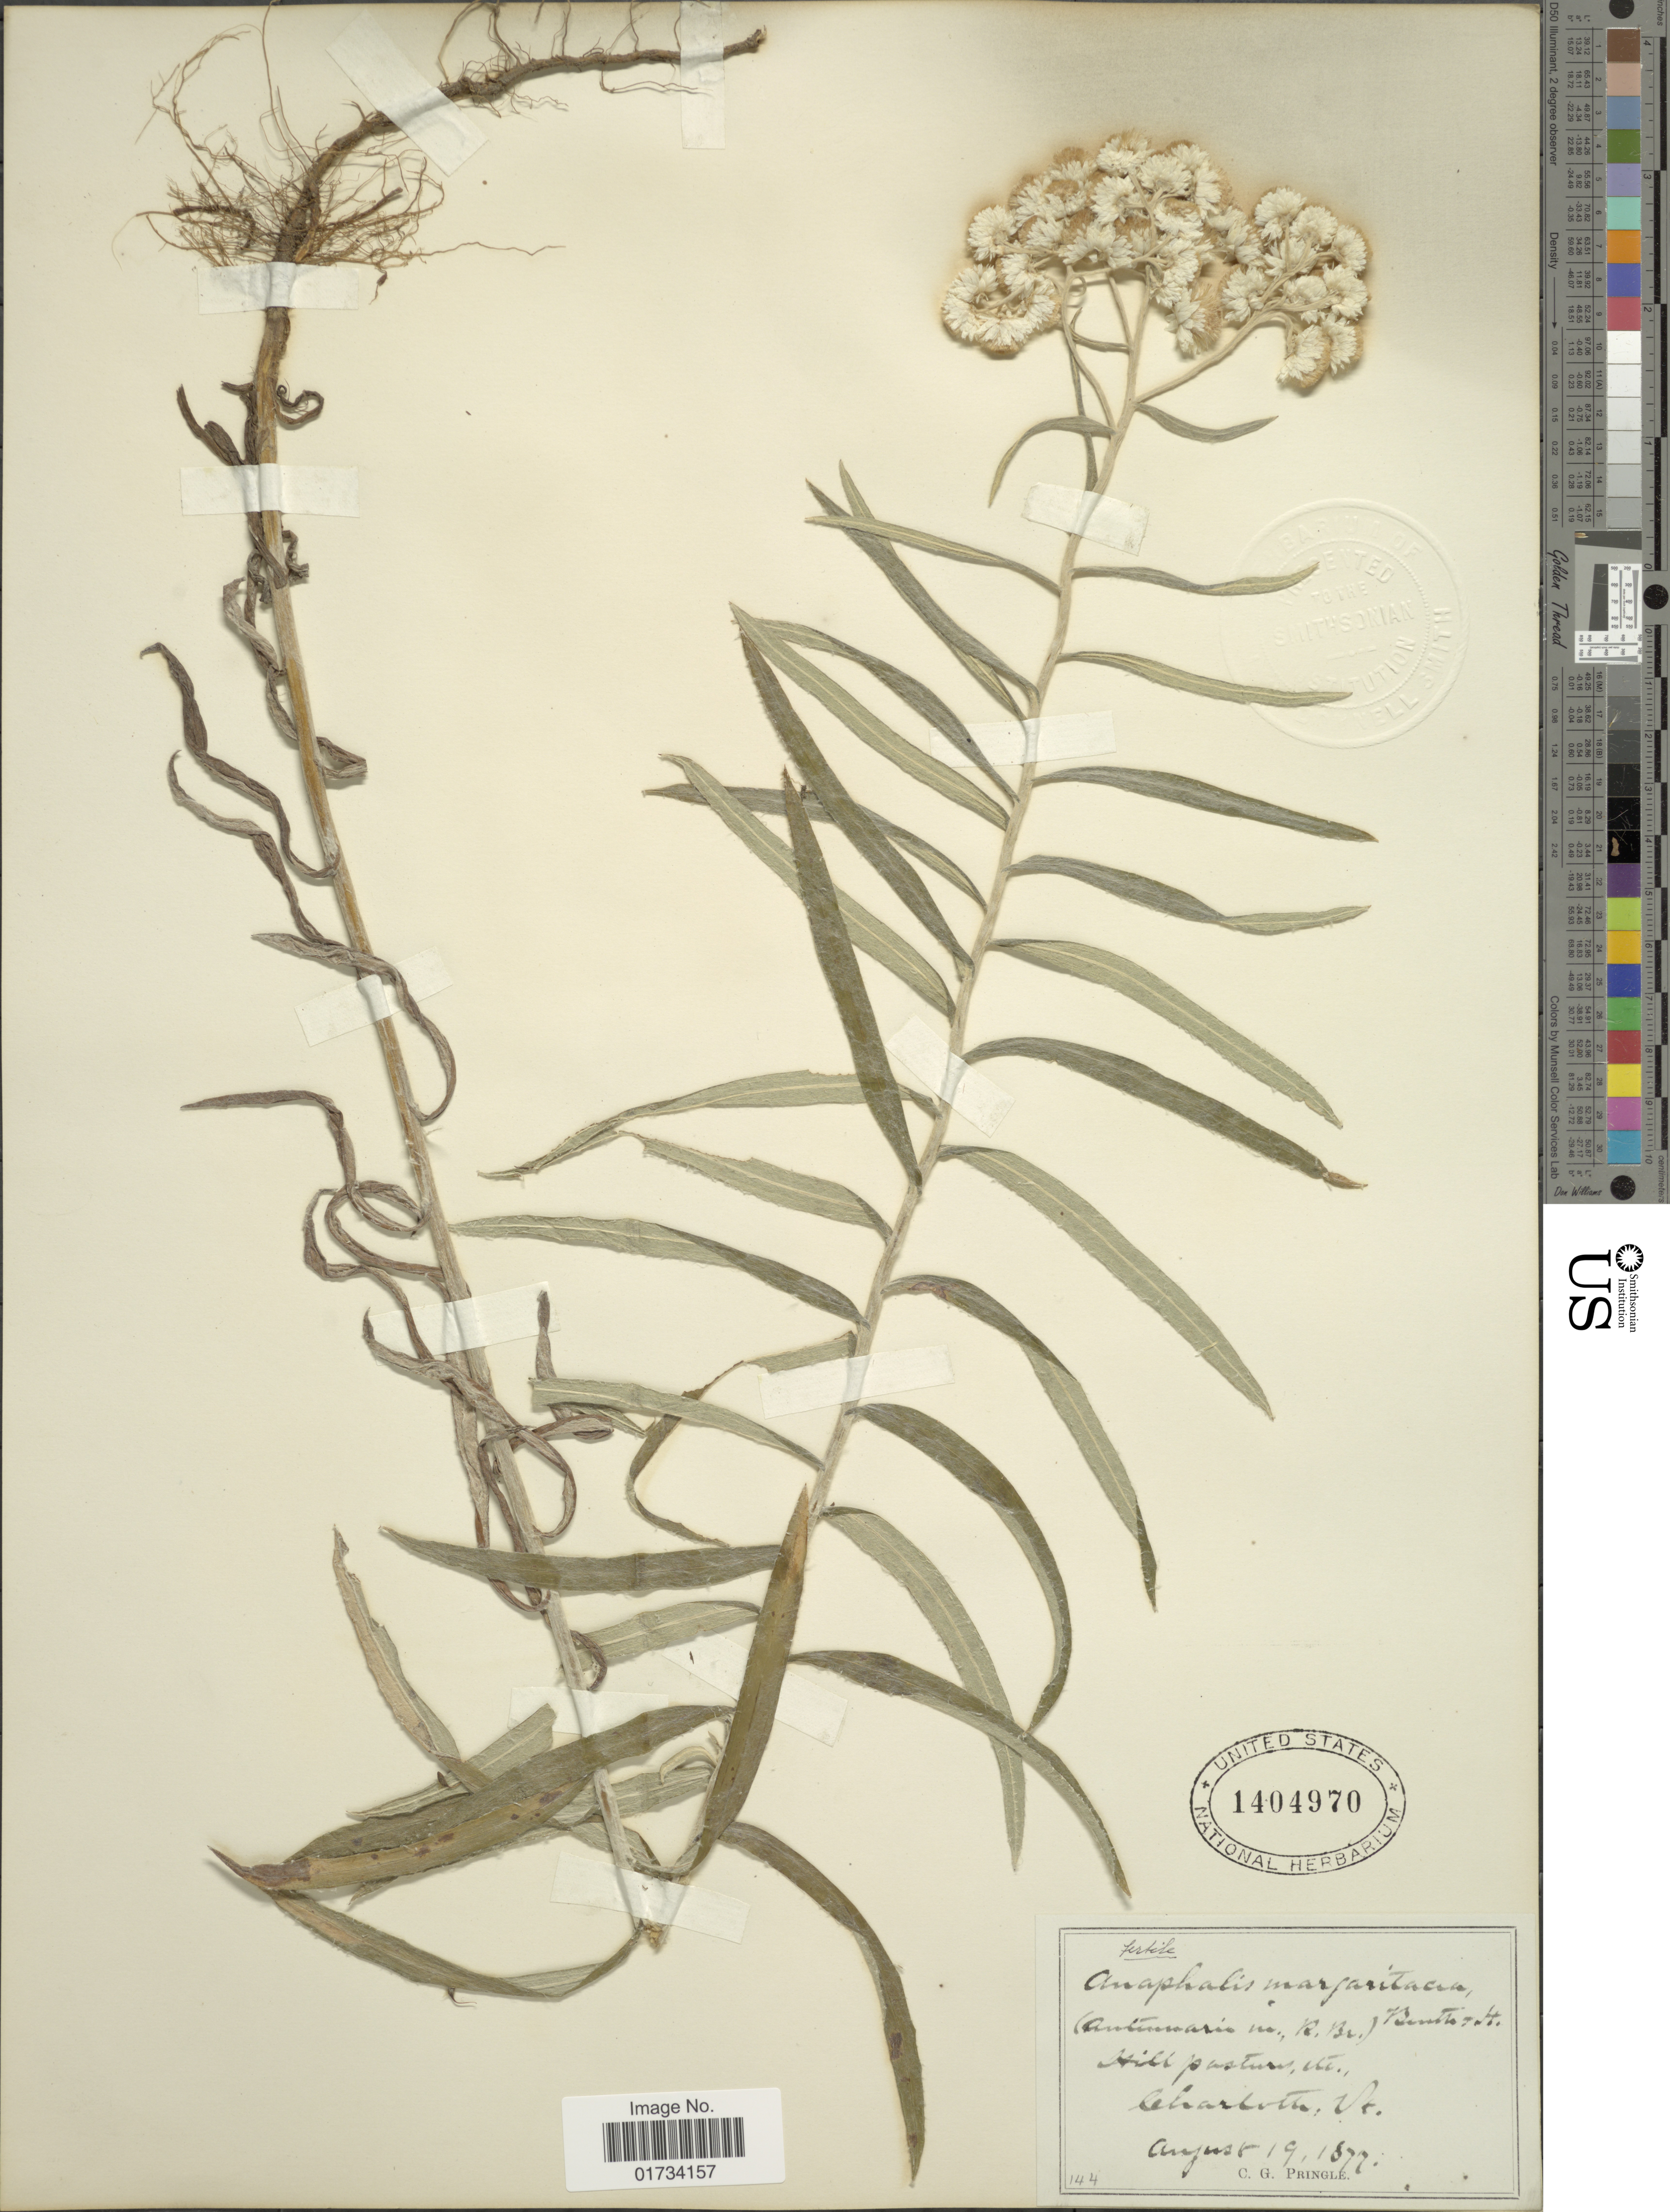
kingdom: Plantae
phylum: Tracheophyta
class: Magnoliopsida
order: Asterales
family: Asteraceae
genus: Anaphalis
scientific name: Anaphalis margaritacea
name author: (L.) Benth. & Hook. f.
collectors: C. G. Pringle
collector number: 144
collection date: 1877-08-19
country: United States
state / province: Vermont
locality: Hill pastures, Charlotte, Vt.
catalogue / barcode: US 1404970